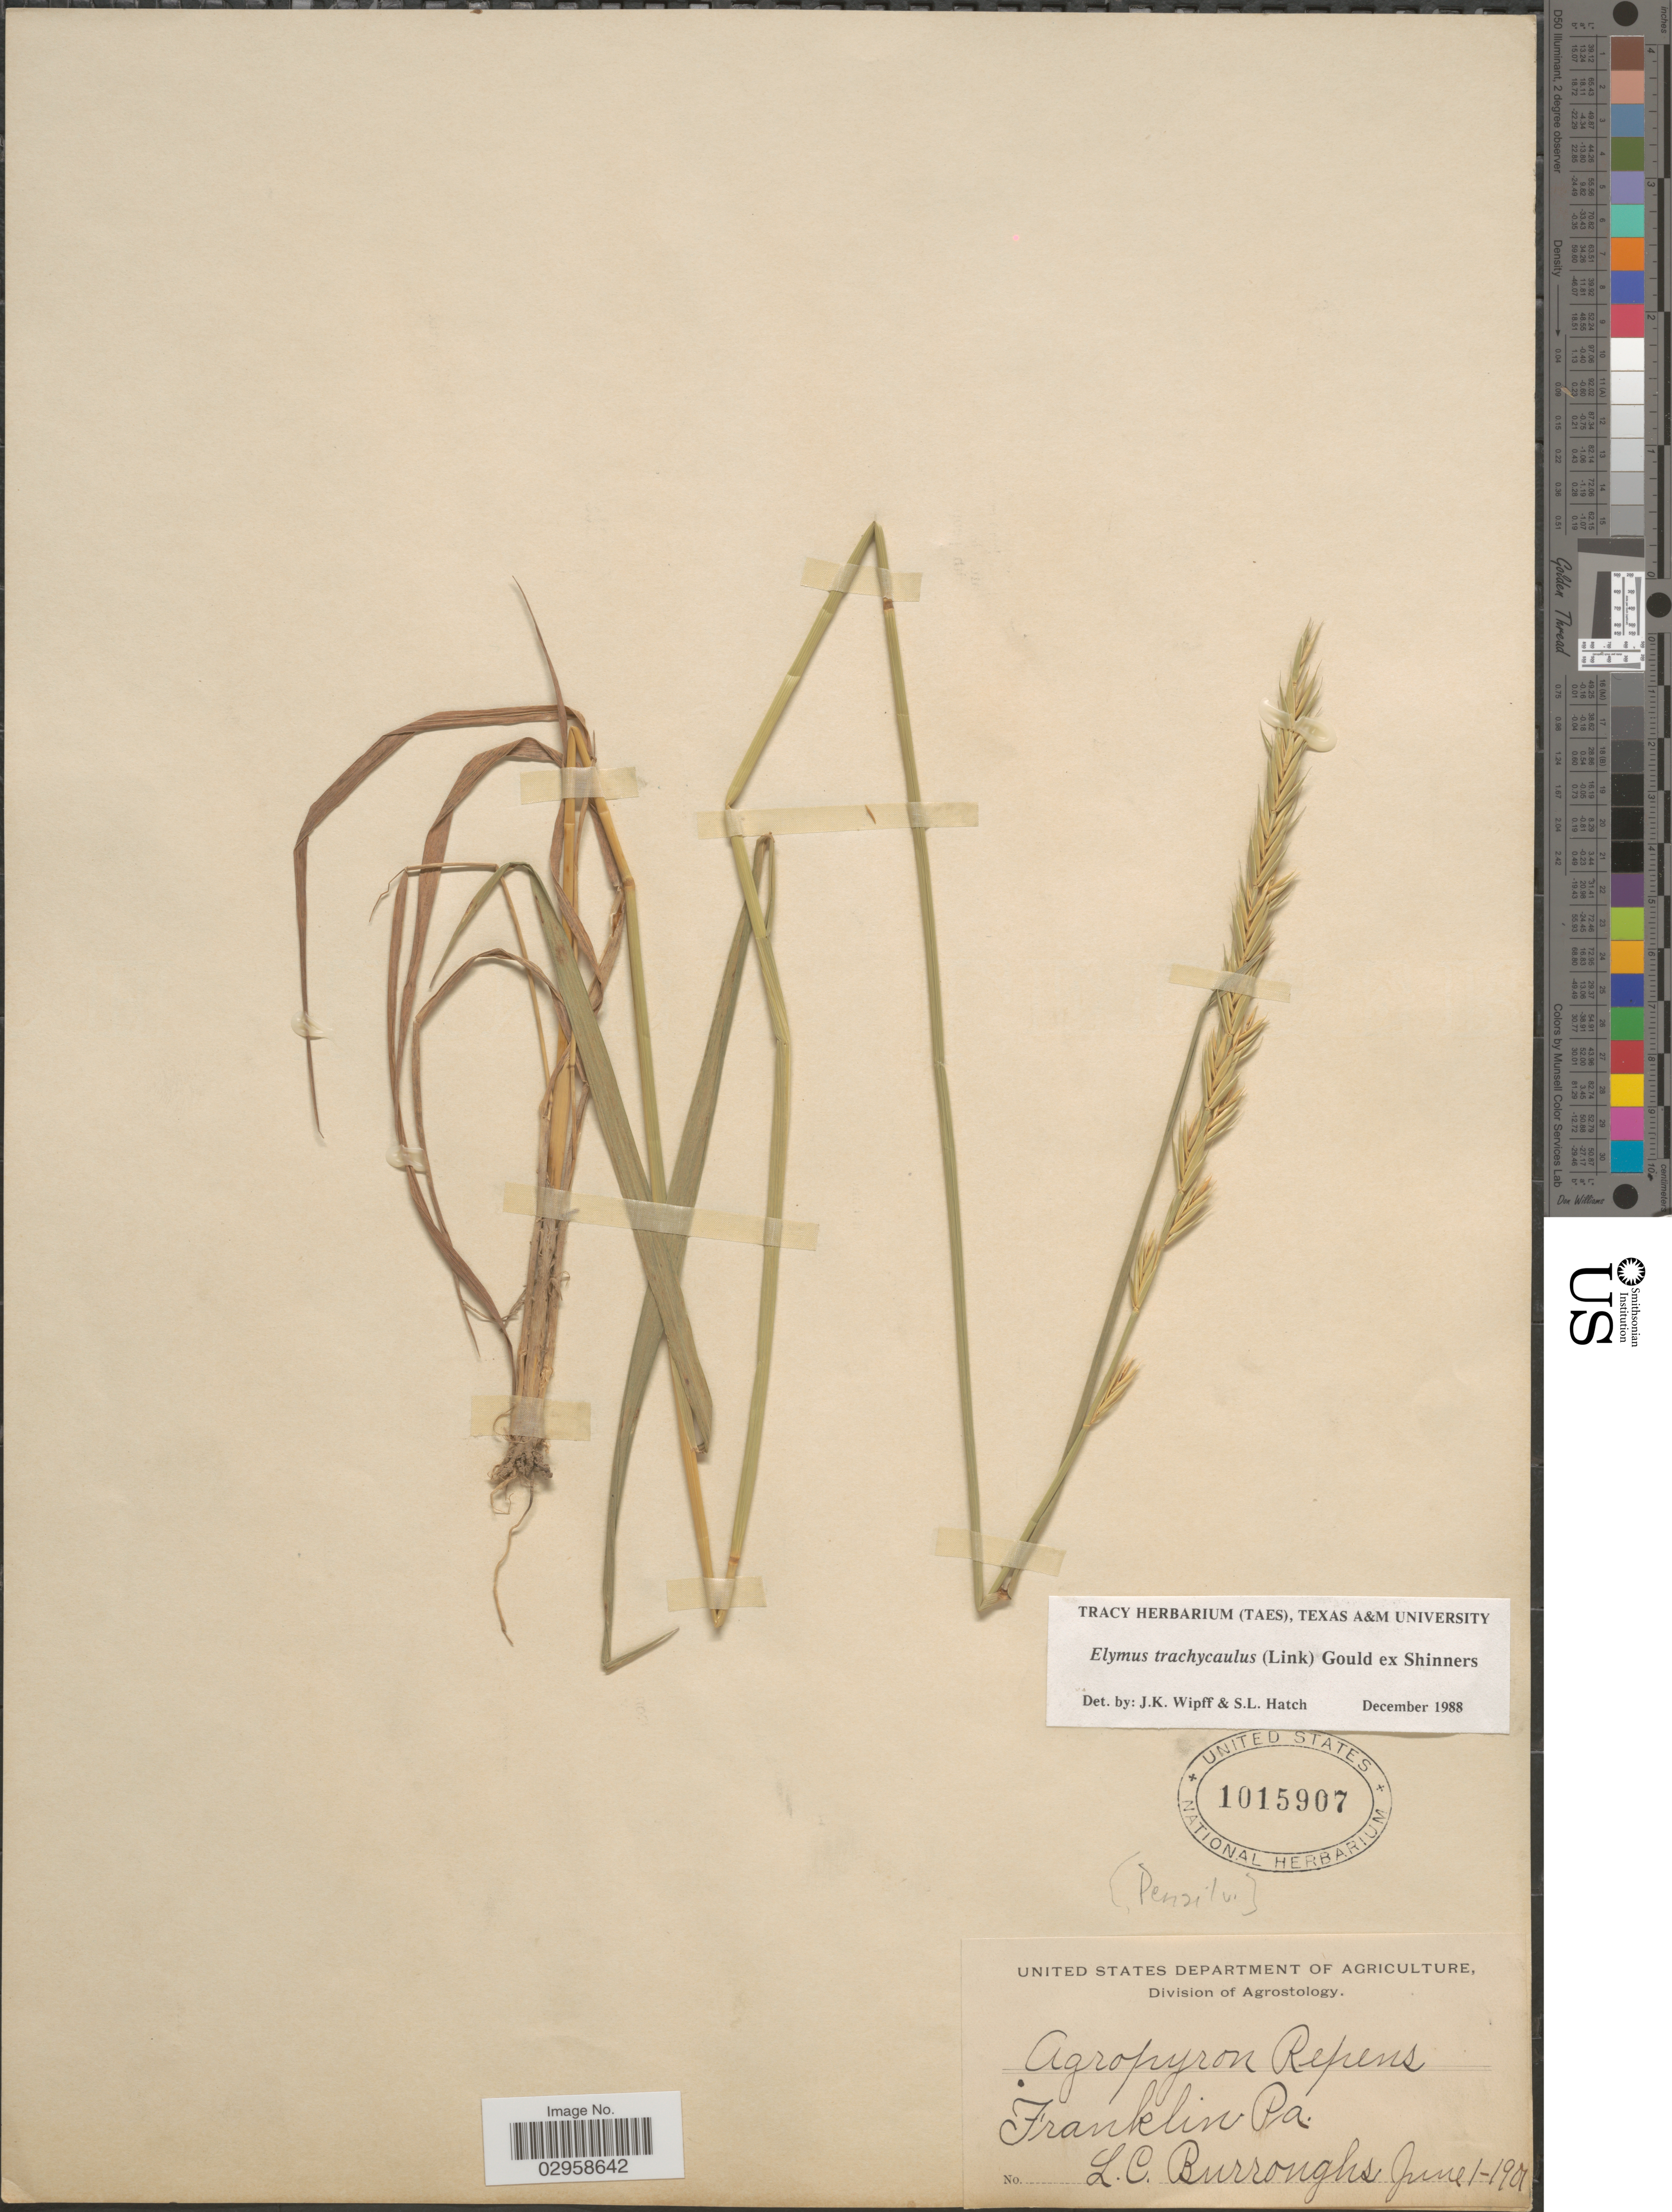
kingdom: Plantae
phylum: Tracheophyta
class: Liliopsida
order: Poales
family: Poaceae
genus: Elymus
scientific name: Elymus trachycaulus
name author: (Link) Gould ex Shinners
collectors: L. Burroughs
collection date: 1901-06-01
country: United States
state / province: Pennsylvania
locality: Franklin.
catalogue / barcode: US 1015907